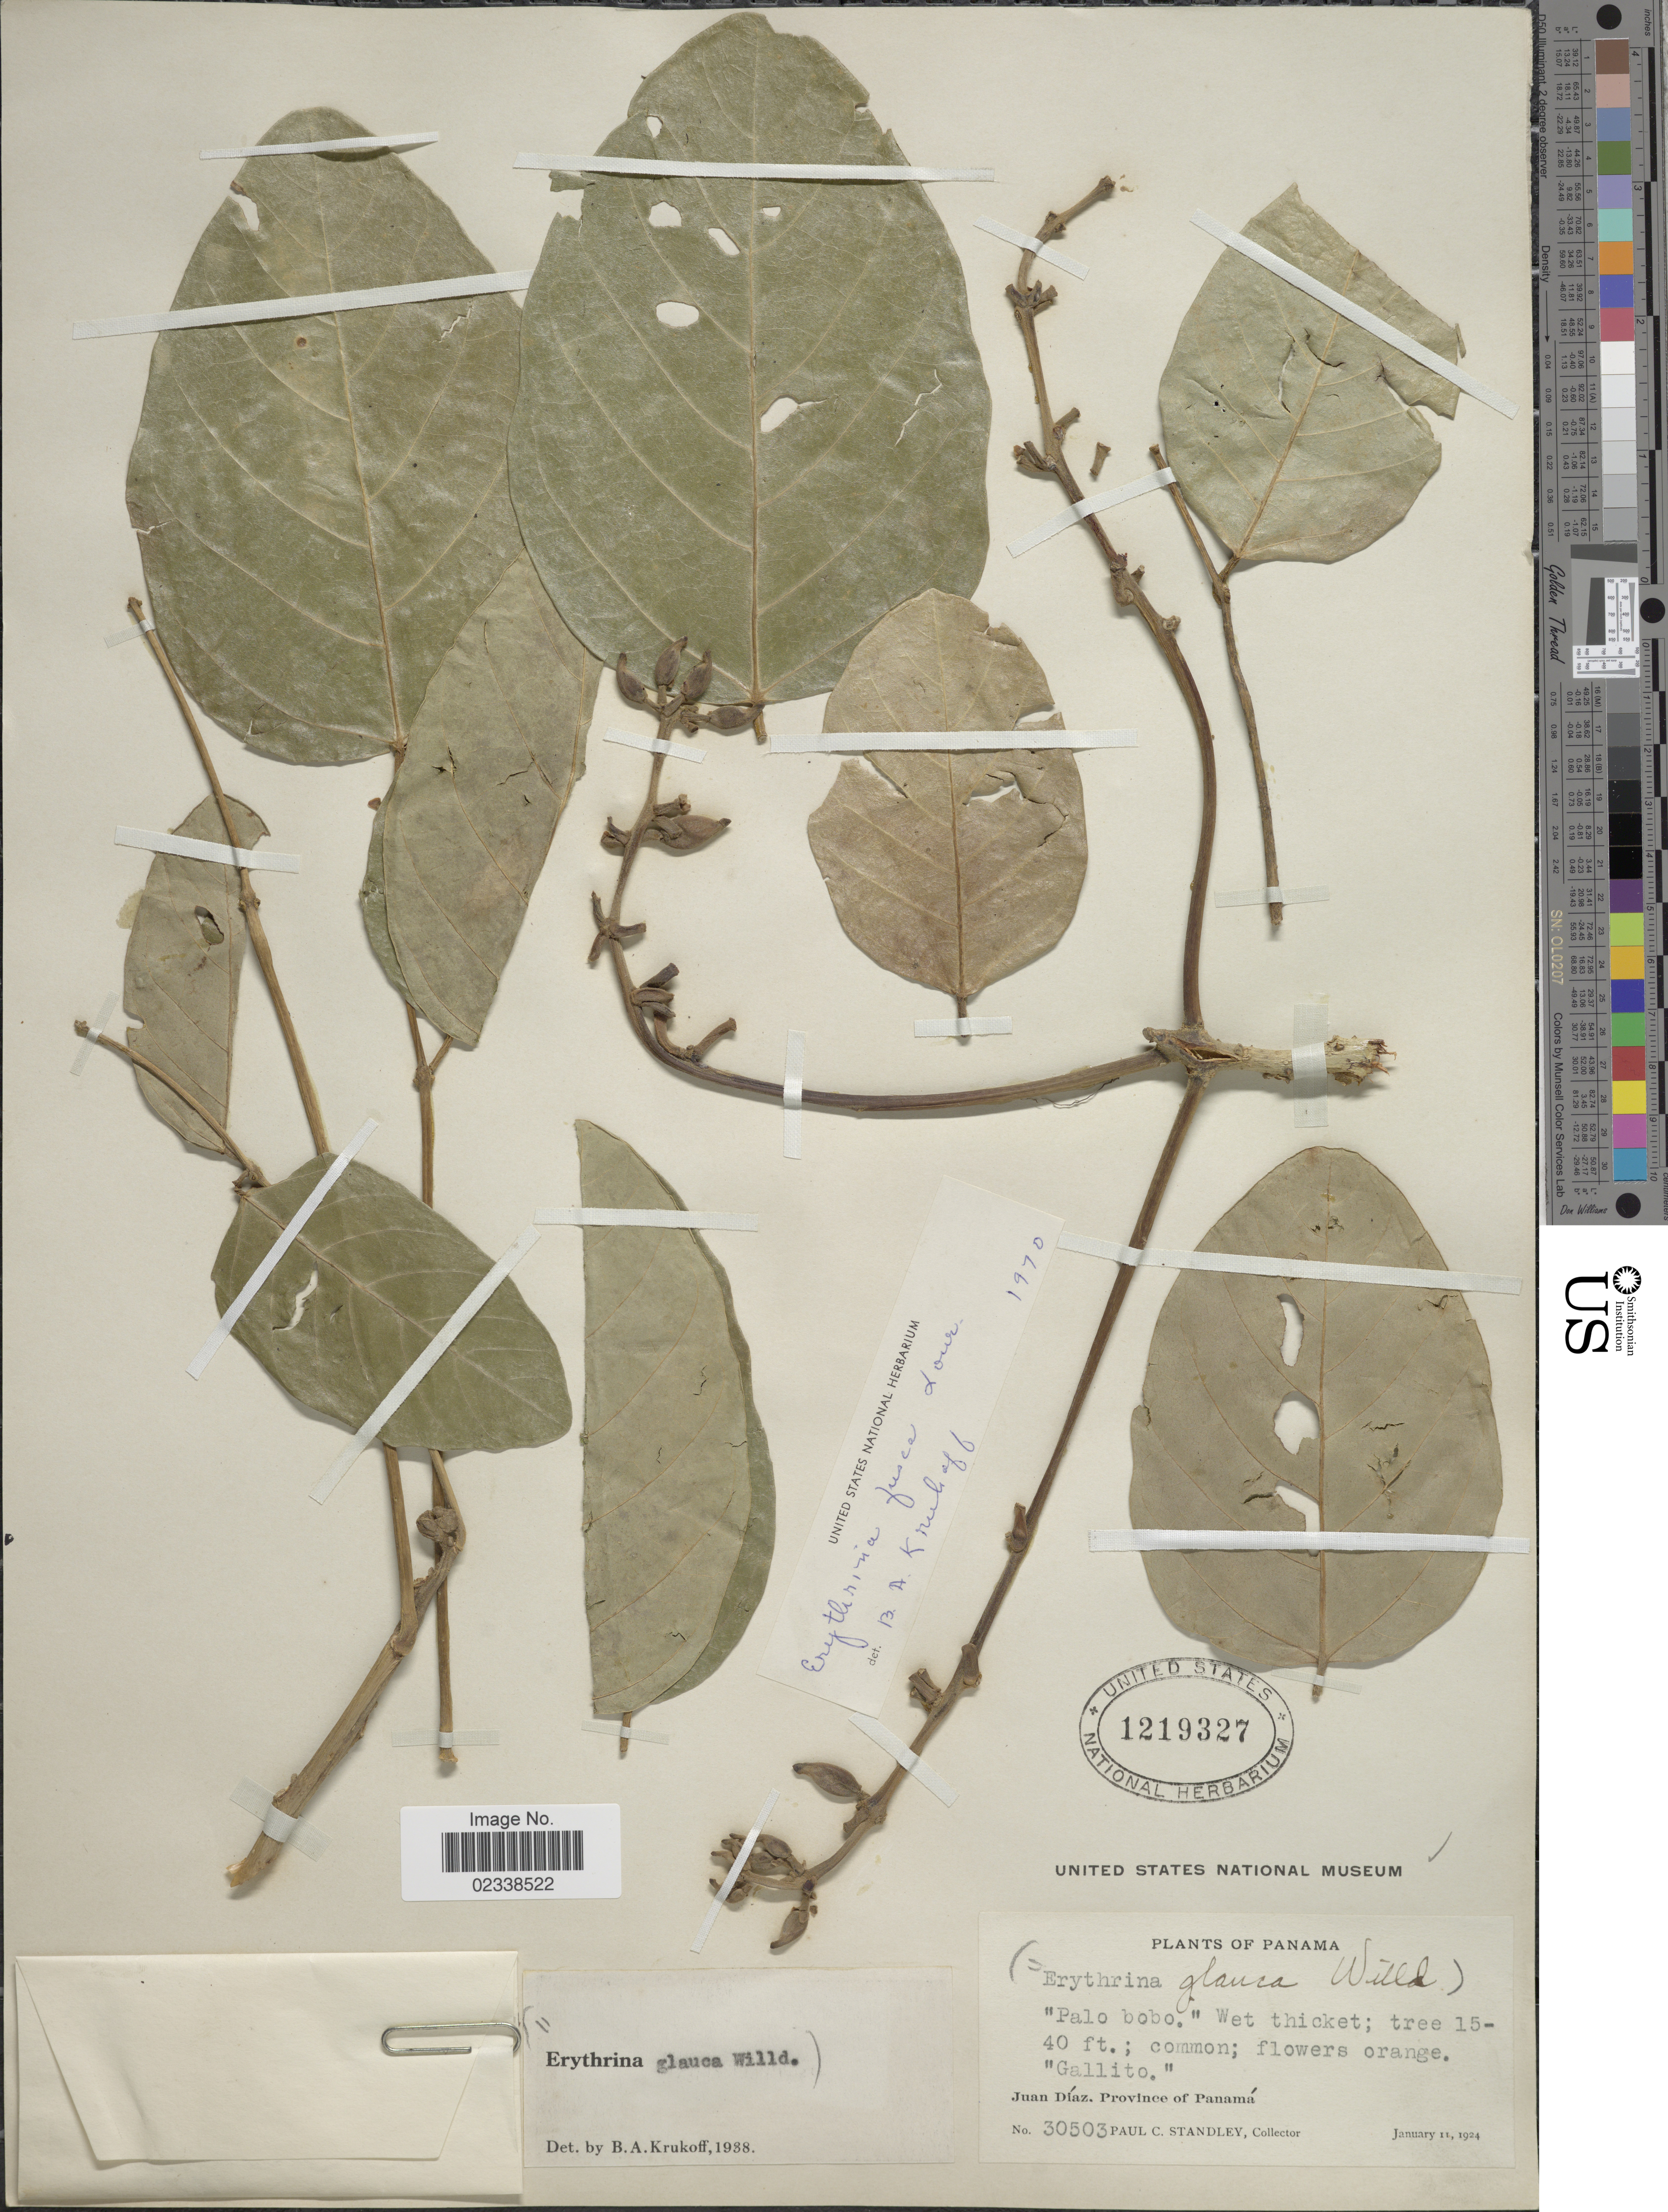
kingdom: Plantae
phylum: Tracheophyta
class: Magnoliopsida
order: Fabales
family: Fabaceae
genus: Erythrina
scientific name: Erythrina fusca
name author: Lour.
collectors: P. C. Standley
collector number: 30503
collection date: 1924-02-11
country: Panama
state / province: Panamá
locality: Juan Diaz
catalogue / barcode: US 1219327